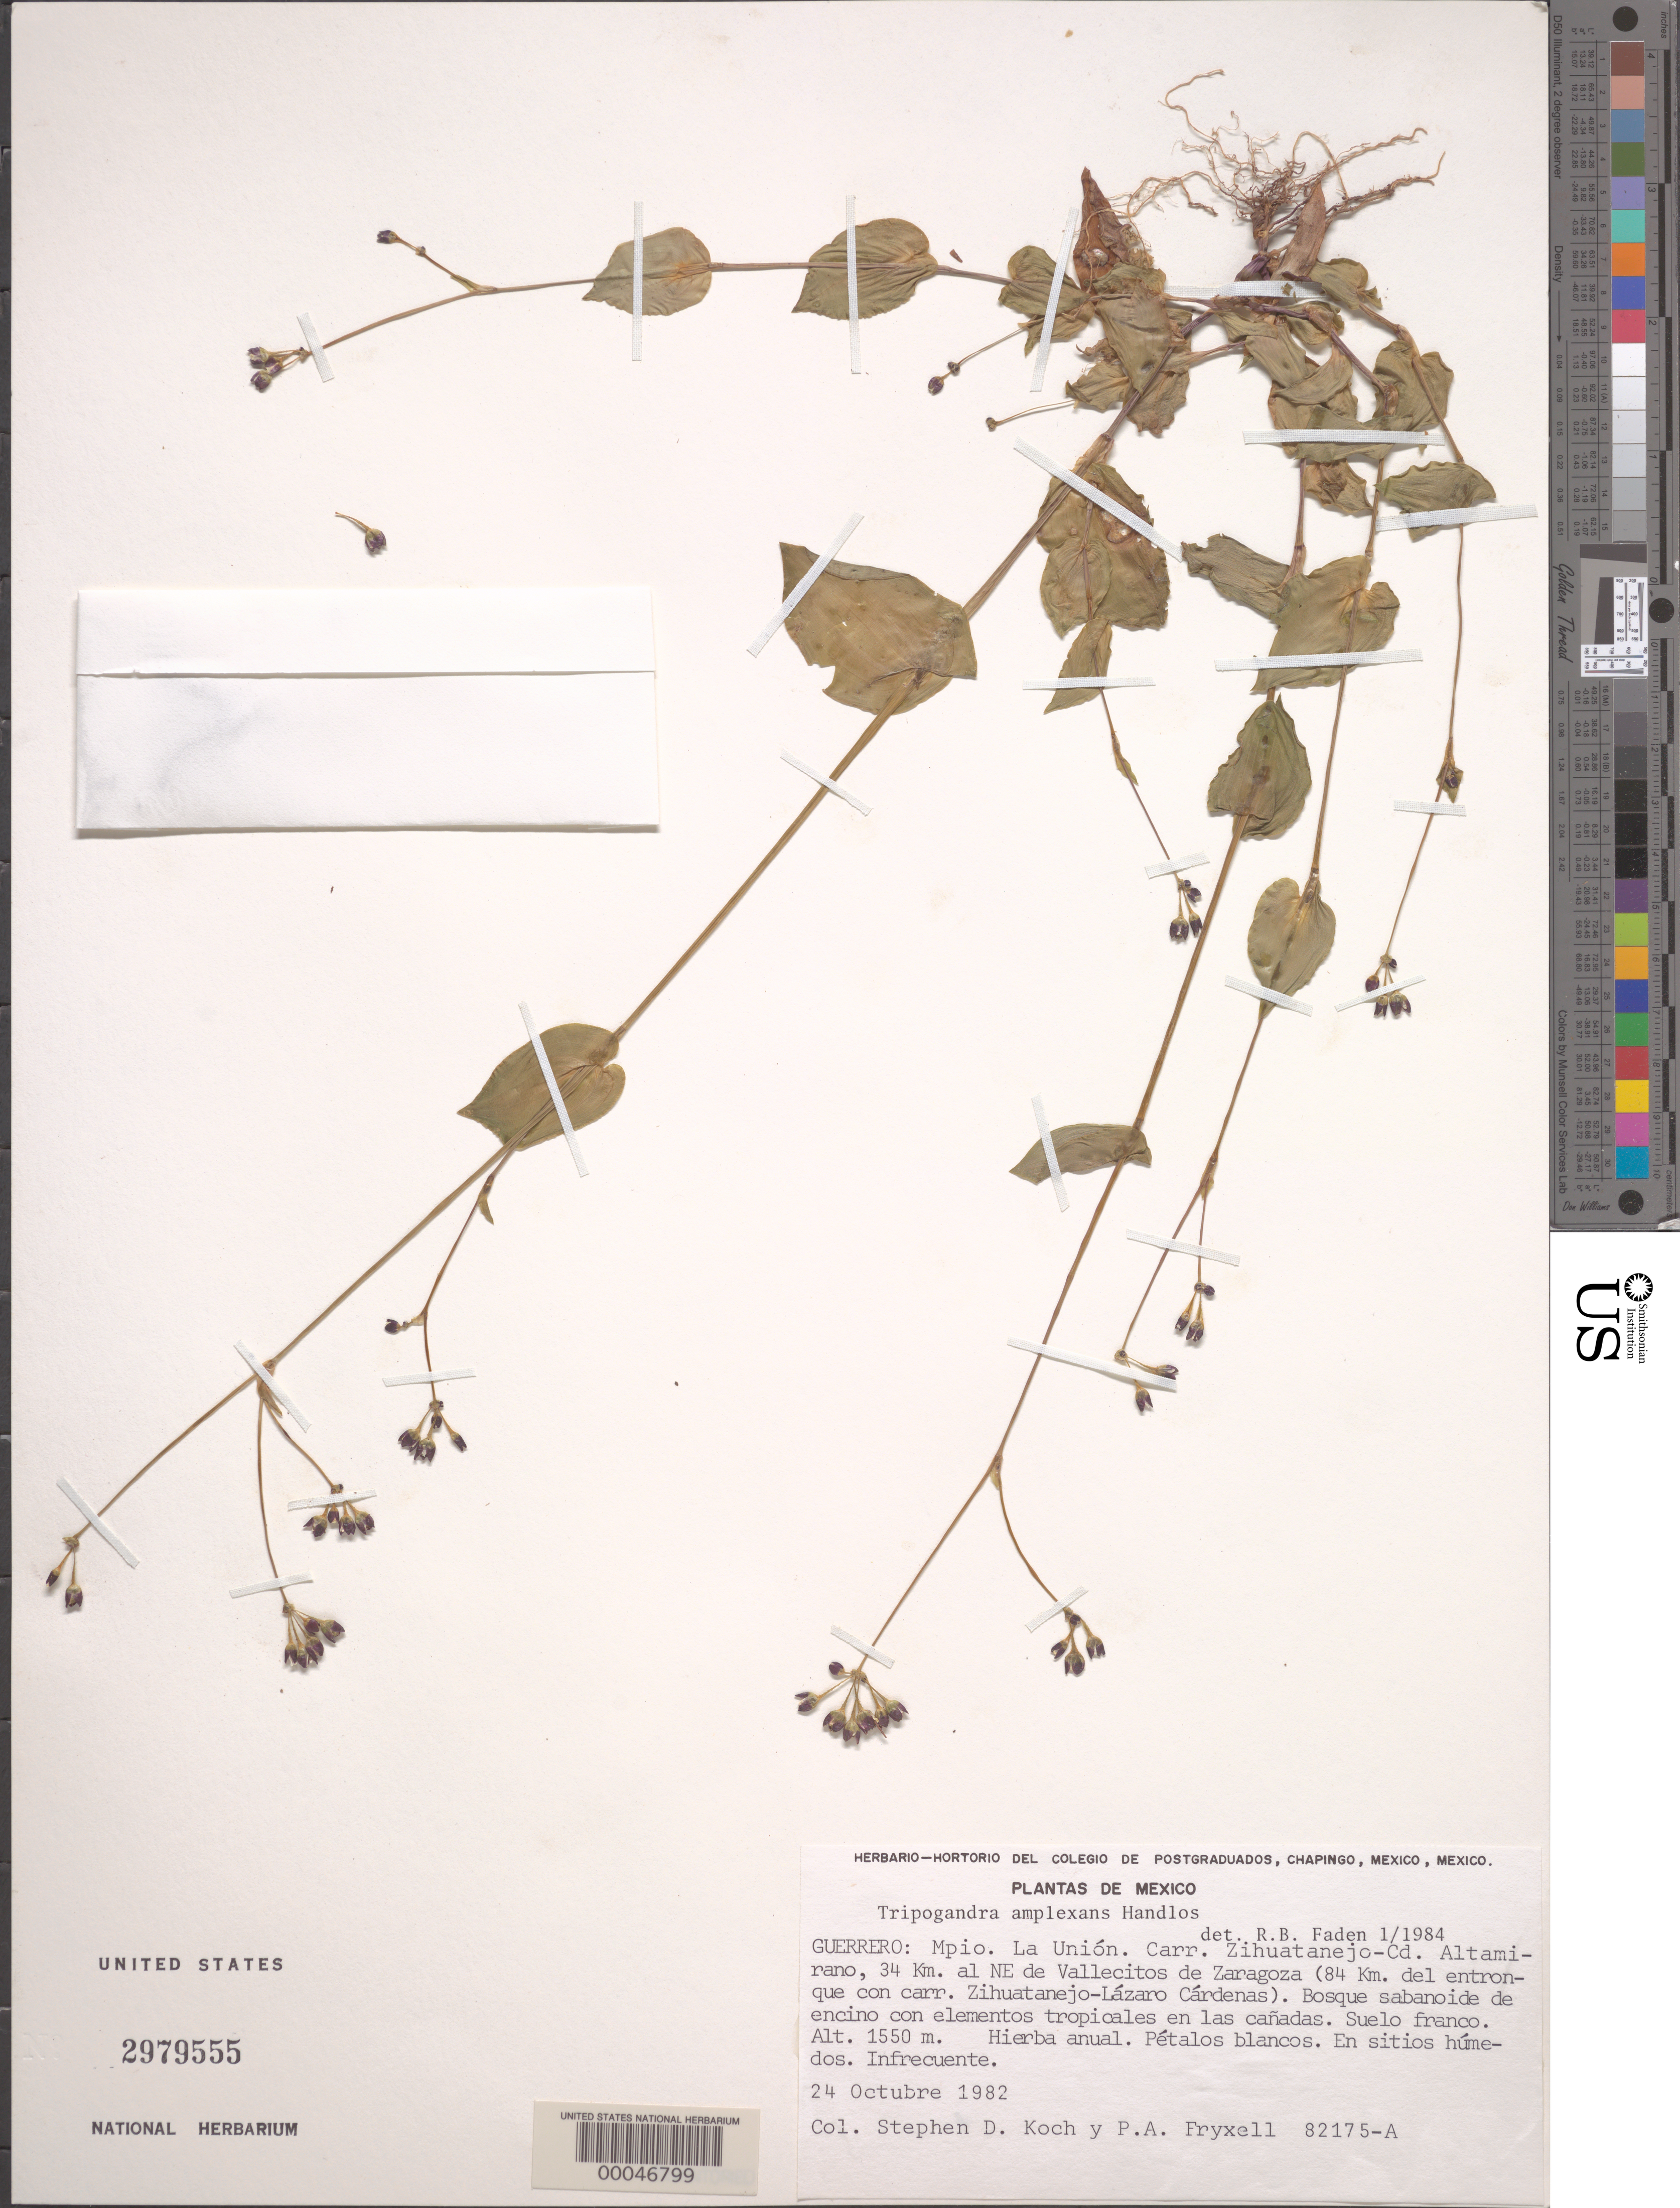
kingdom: Plantae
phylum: Tracheophyta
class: Liliopsida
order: Commelinales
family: Commelinaceae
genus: Tripogandra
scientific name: Tripogandra amplexans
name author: Handlos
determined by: Faden, Robert B., (US), Smithsonian Institution - National Museum of Natural History (UNITED STATES)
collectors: S. D. Koch & P. A. Fryxell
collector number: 82175-a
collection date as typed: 24 Oct 1982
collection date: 1982-10-24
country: Mexico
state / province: Guerrero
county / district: Unión De Isidoro Montes De Oca, La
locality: La Union mun. (?), Altamirano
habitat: Moist soil, tropical forest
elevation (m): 1550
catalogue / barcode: US 2979555